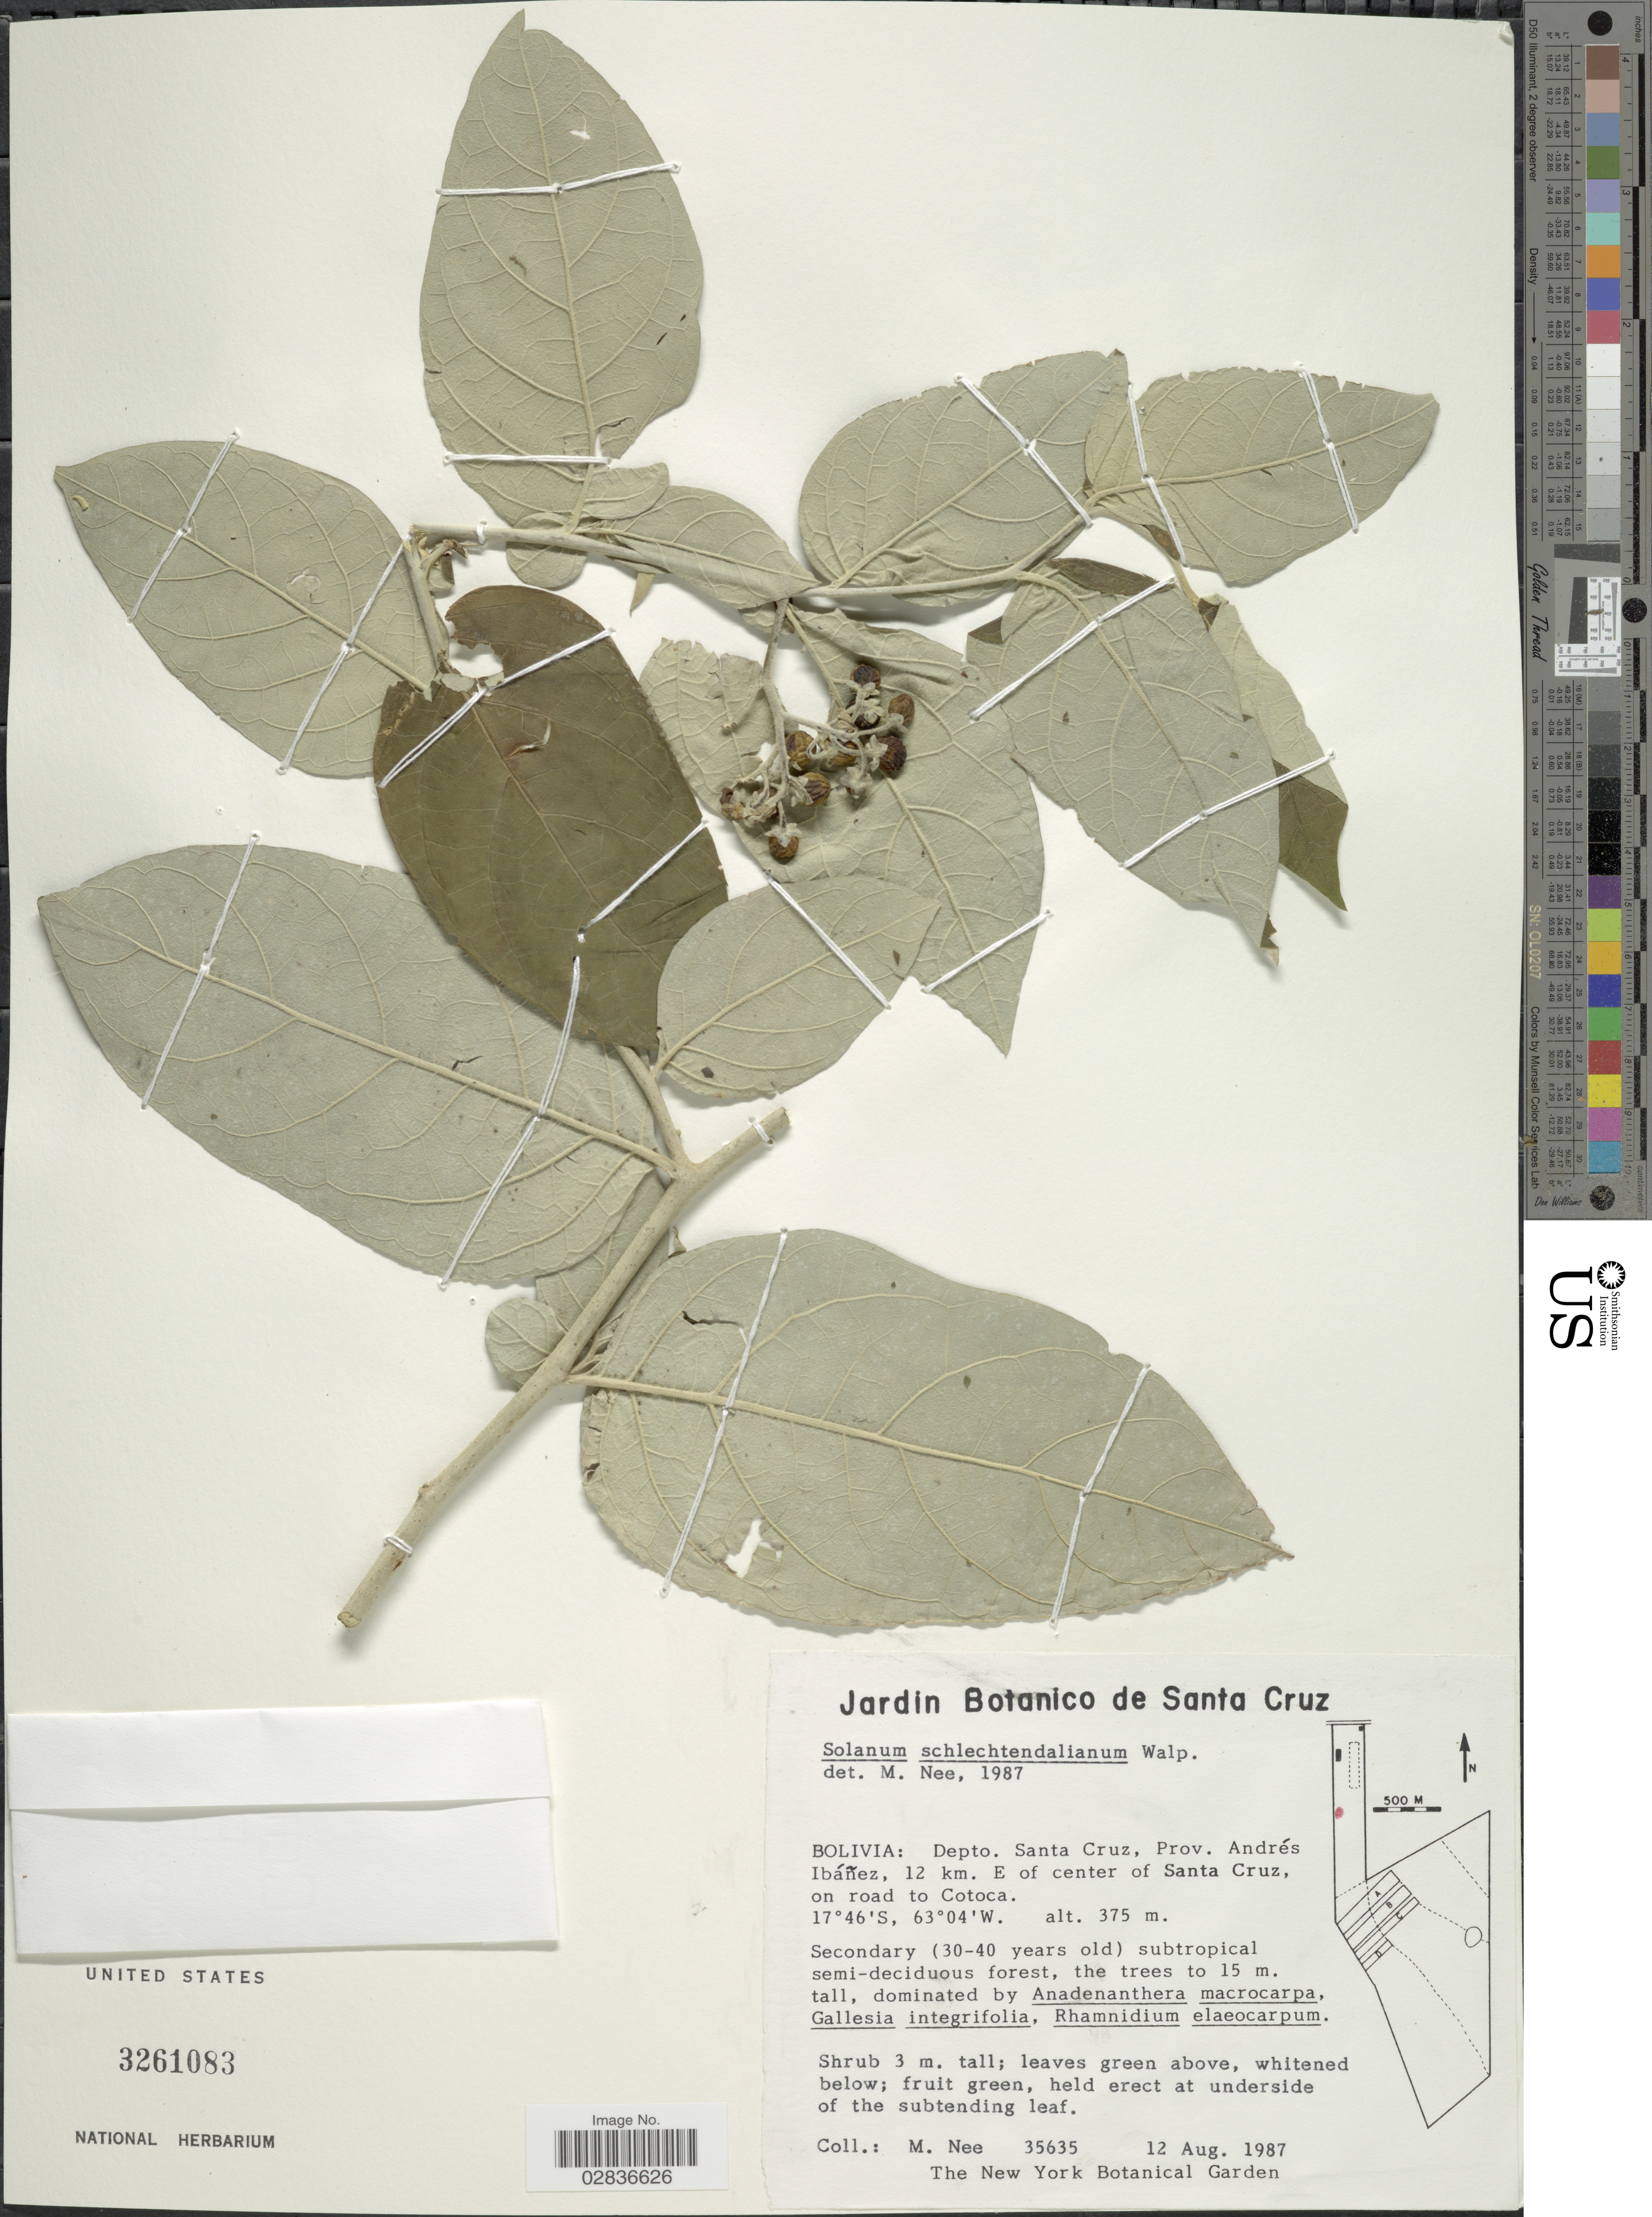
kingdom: Plantae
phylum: Tracheophyta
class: Magnoliopsida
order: Solanales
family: Solanaceae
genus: Solanum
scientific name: Solanum schlechtendalianum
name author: Walp.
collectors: M. Nee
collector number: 35635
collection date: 1987-08-12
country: Bolivia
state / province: Santa Cruz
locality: Depto. Santa Cruz, Prov. Andrés Ibáñez, 12 km. E of center of Santa Cruz, on road to Cotoca.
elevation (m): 375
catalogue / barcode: US 3261083